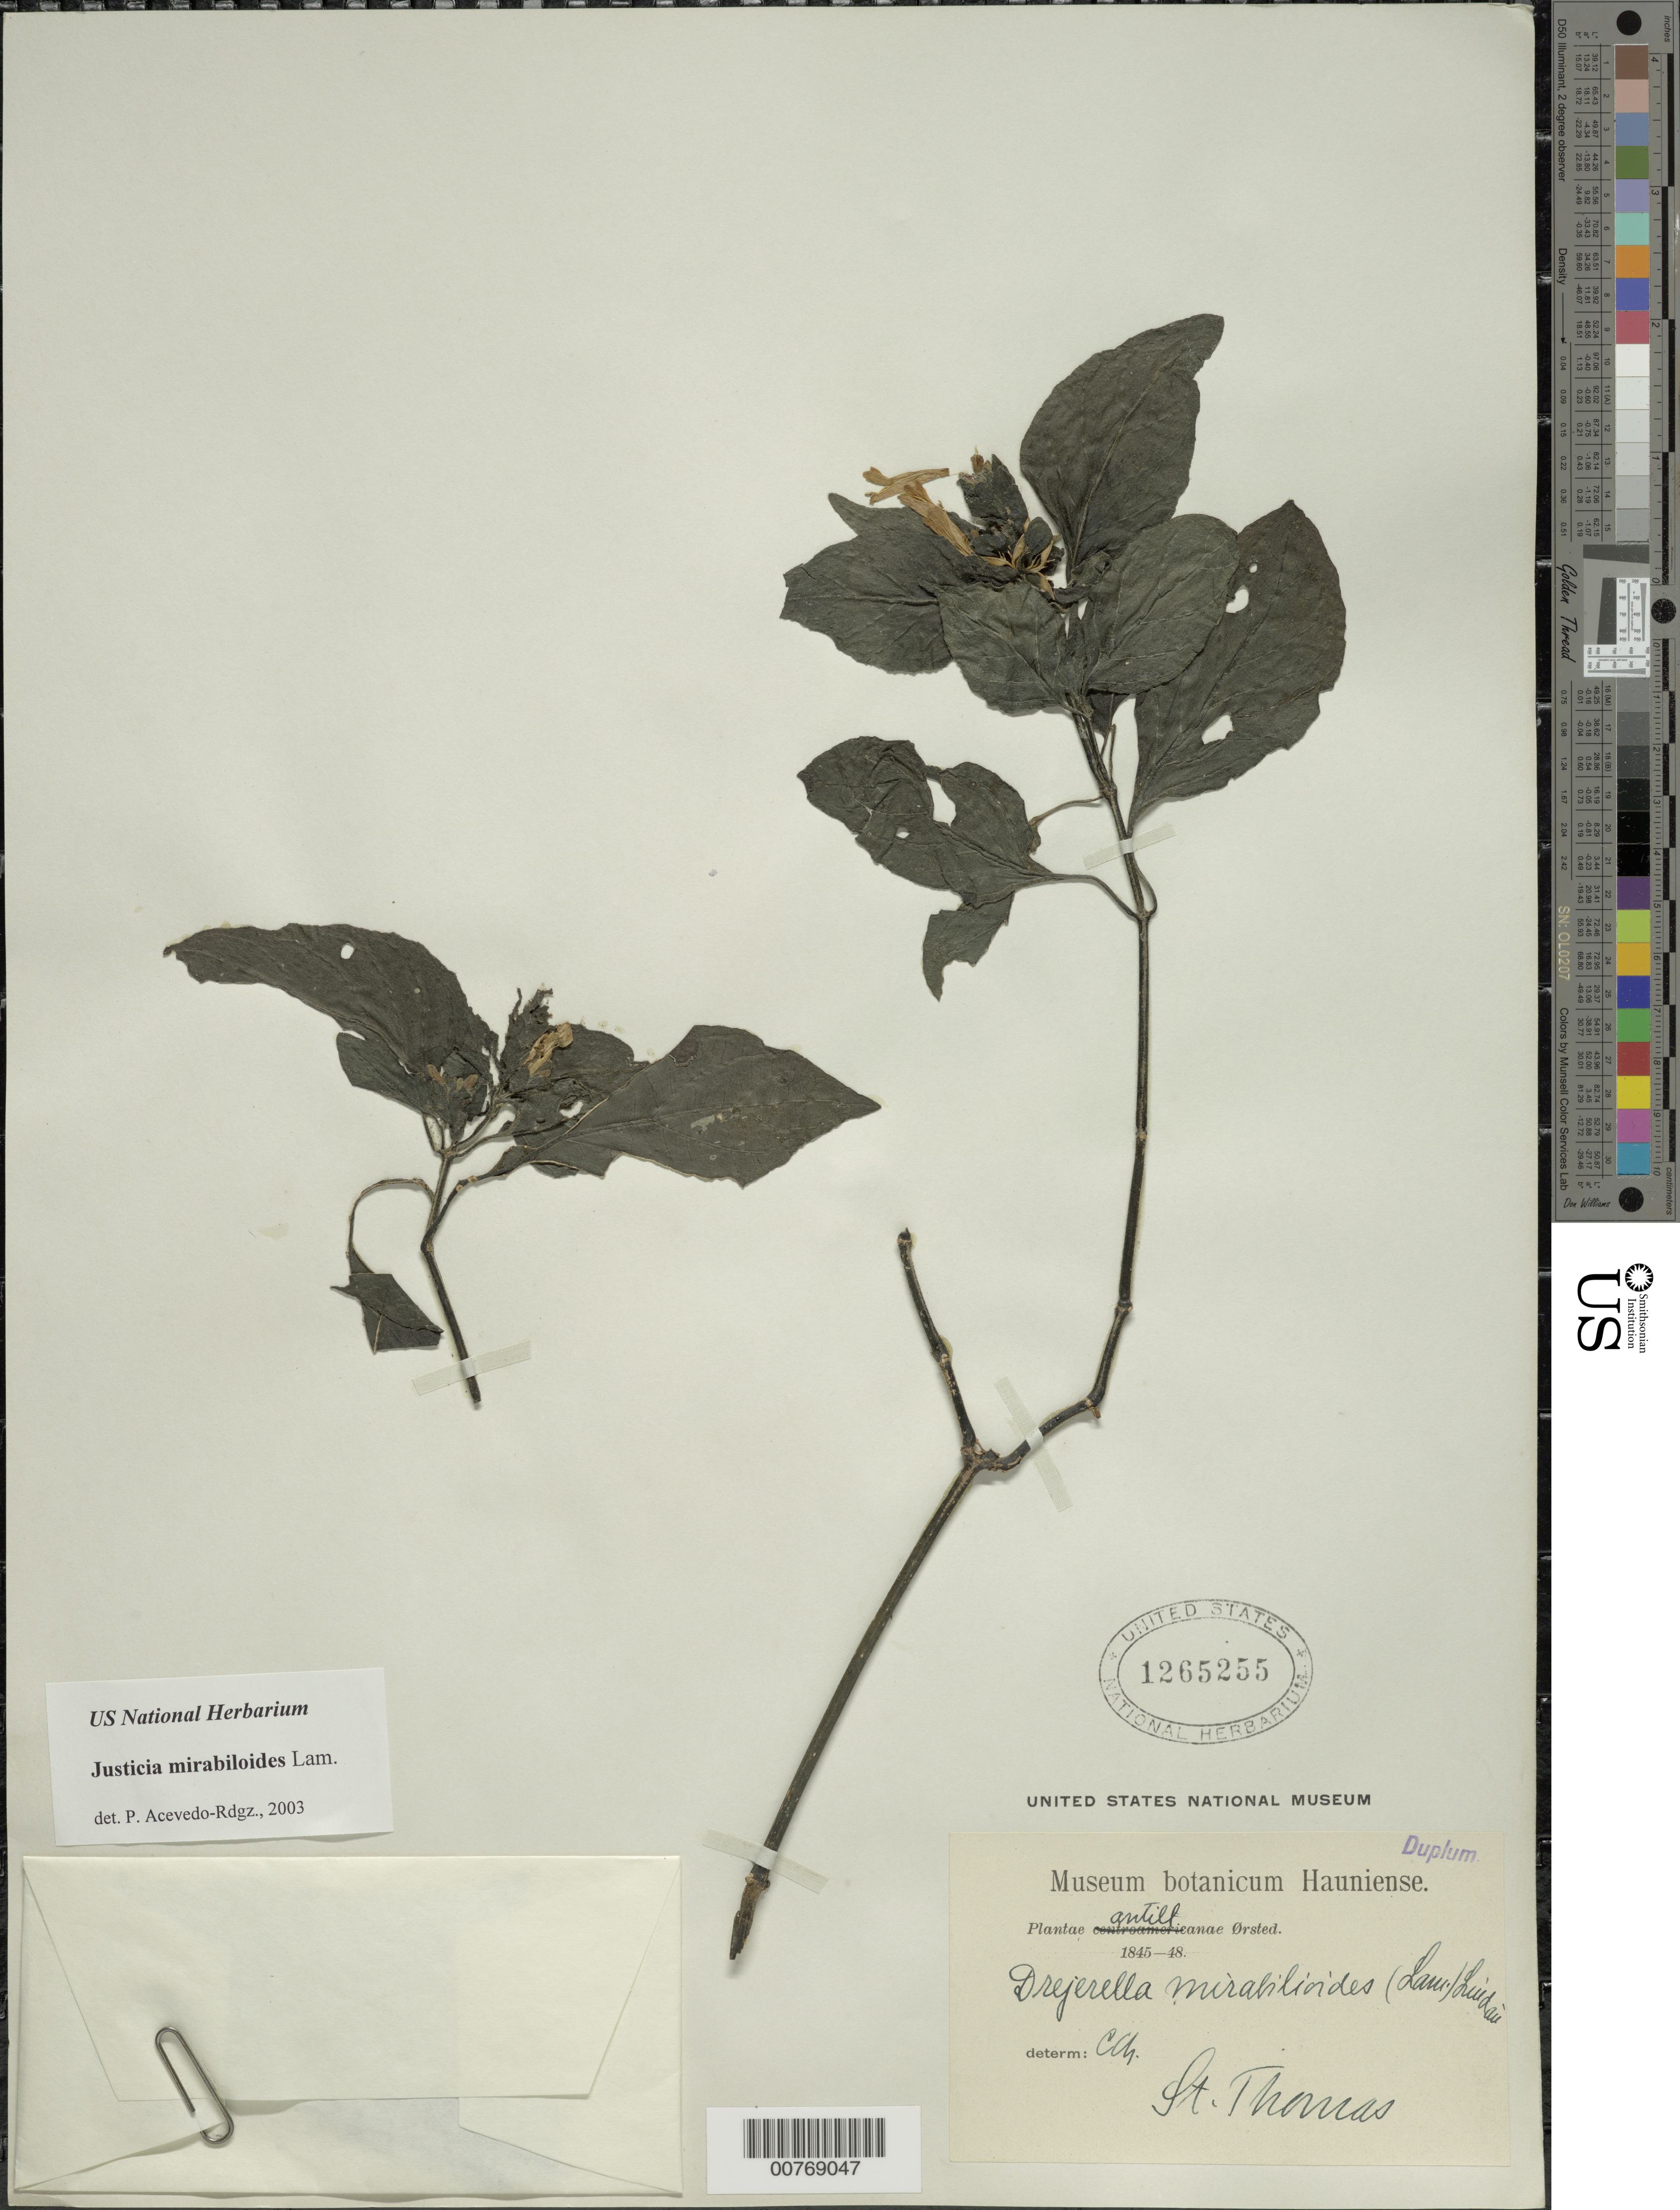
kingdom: Plantae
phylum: Tracheophyta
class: Magnoliopsida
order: Lamiales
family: Acanthaceae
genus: Justicia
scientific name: Justicia mirabiloides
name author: Lam.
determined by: Acevedo-Rodríguez, P., (BOT), Smithsonian Institution - National Museum of Natural History (UNITED STATES)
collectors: A. S. Oersted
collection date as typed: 1845 to -- --- 1848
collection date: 1845/1848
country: U.S. Virgin Islands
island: St. Thomas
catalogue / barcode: US 1265255